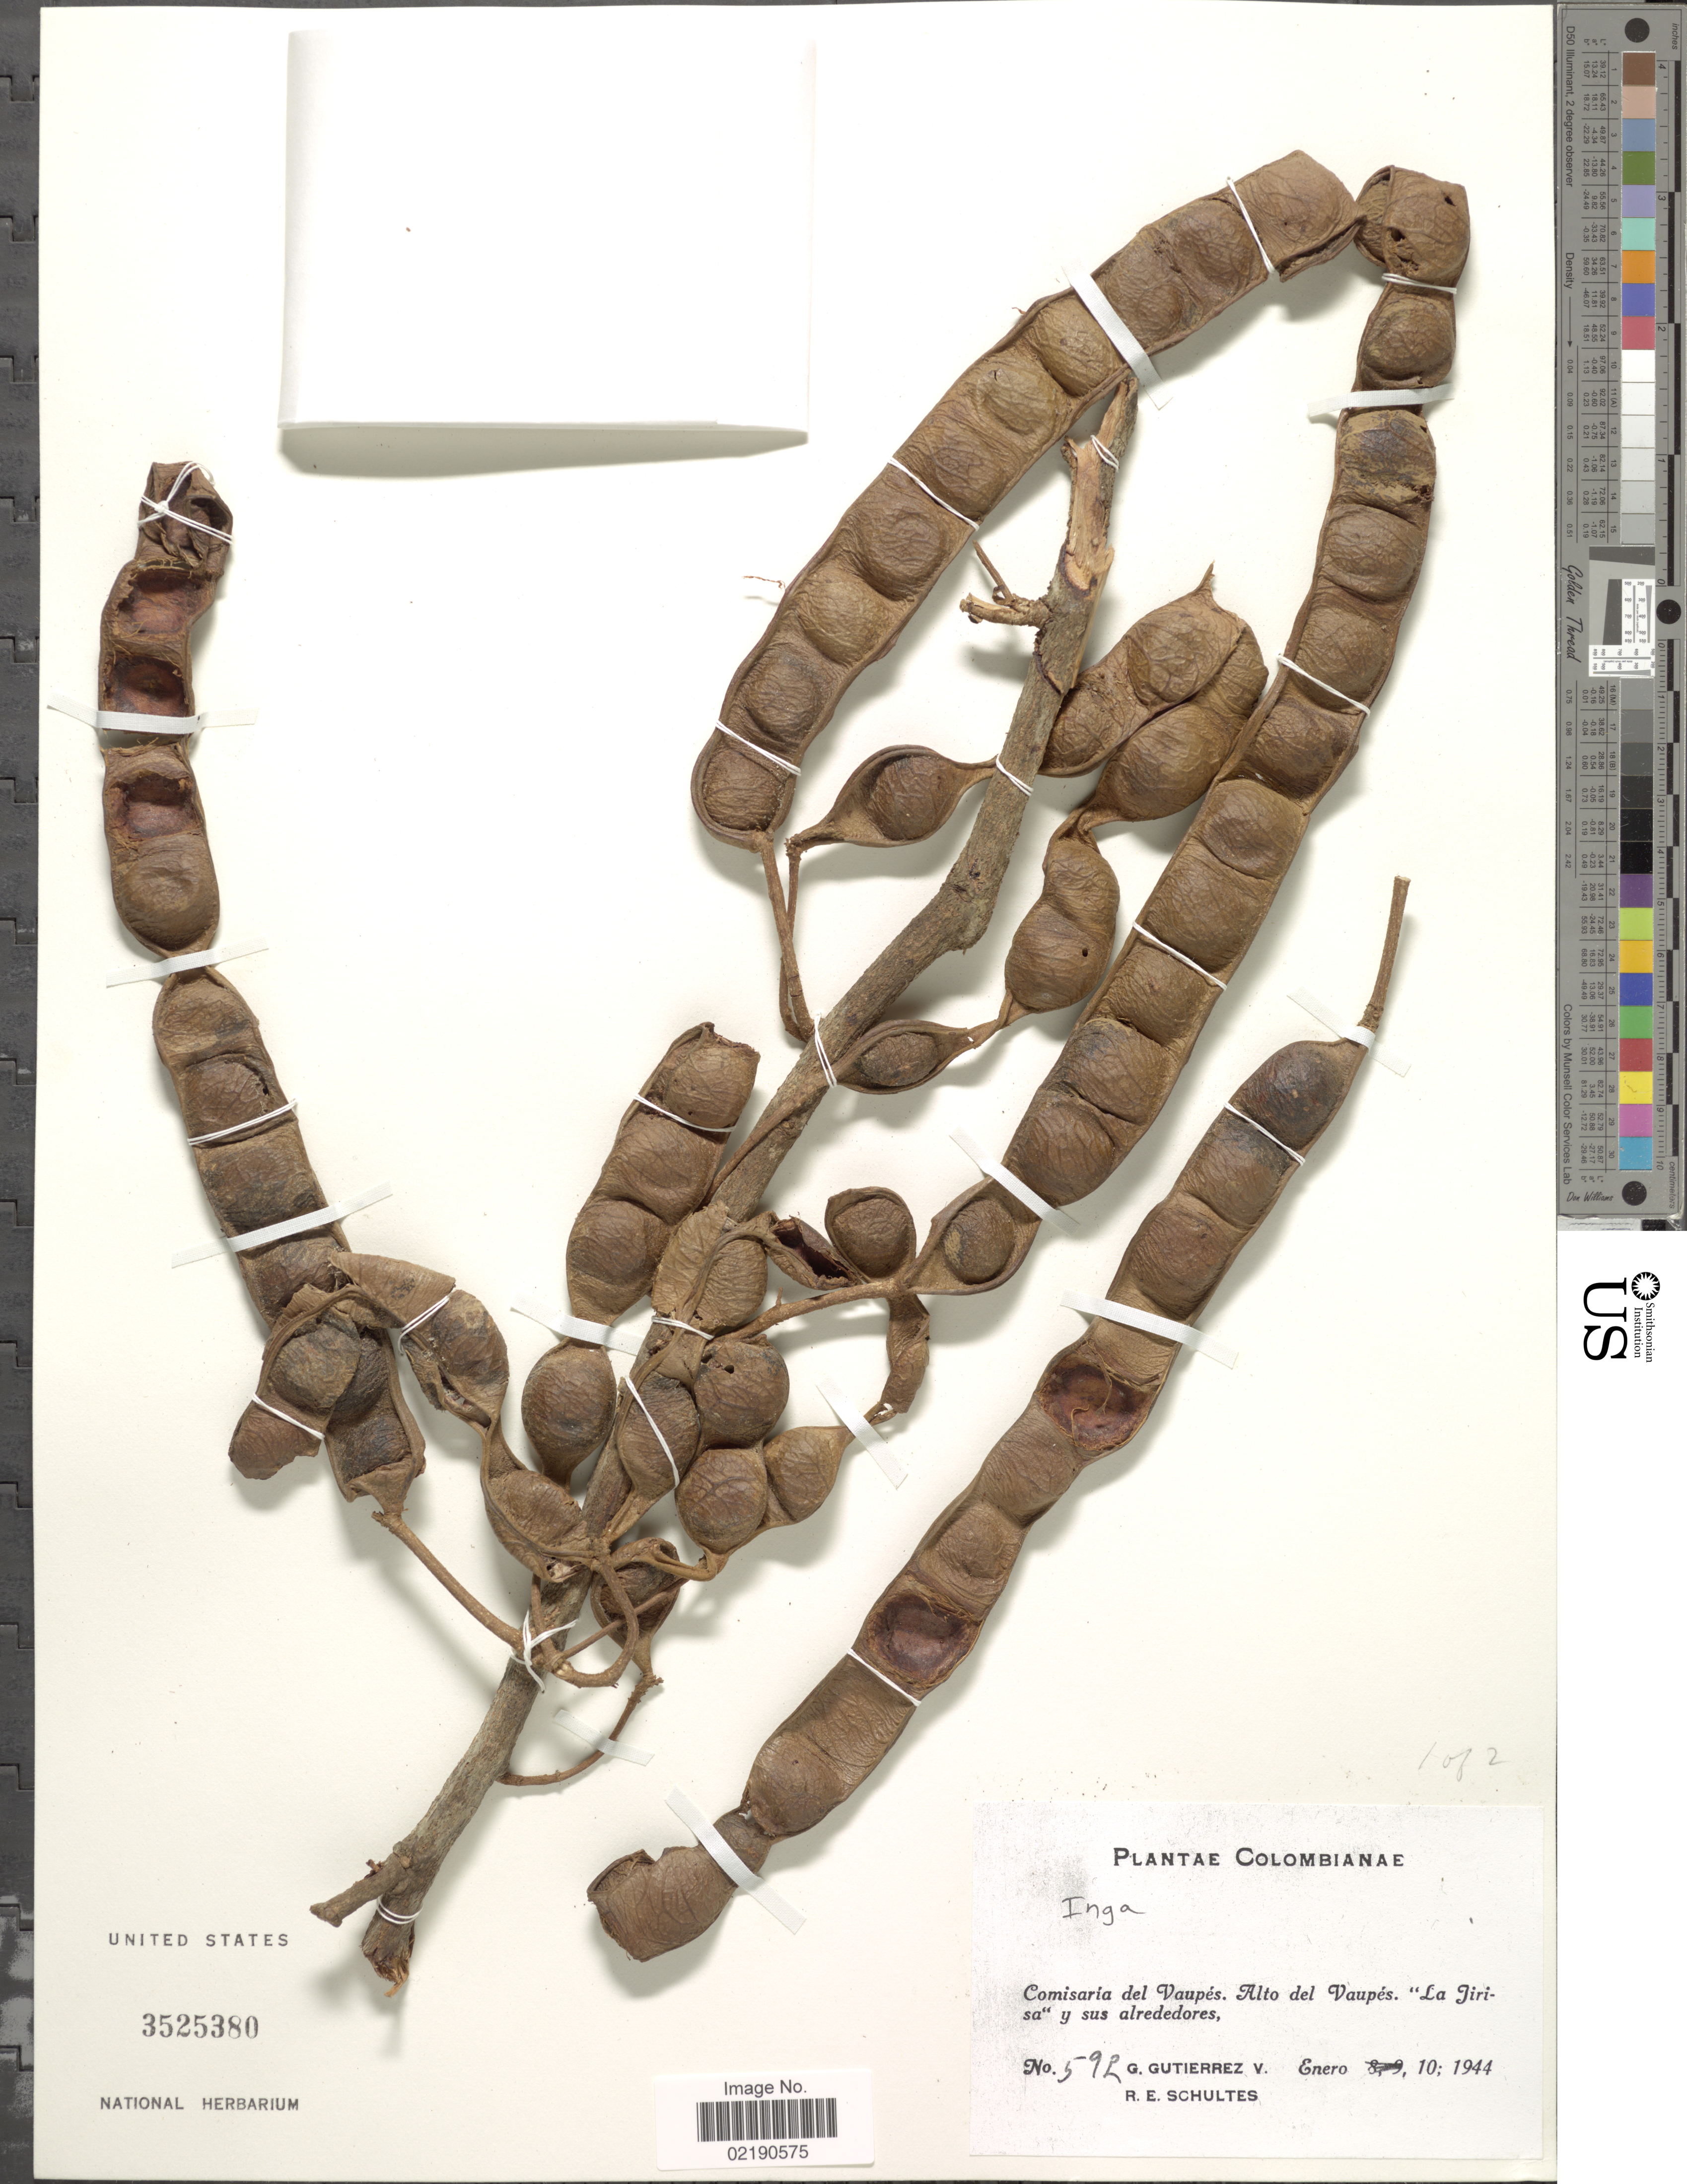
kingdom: Plantae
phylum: Tracheophyta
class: Magnoliopsida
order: Fabales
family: Fabaceae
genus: Inga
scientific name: Inga sp.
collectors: G. Gutiérrez V. & R. E. Schultes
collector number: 592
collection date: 1944-01-10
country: Colombia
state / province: Vaupés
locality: Comisaria del Vaupes. Alto del Vaupes. "La Jirisa" y sus alrededores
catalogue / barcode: US 3525380